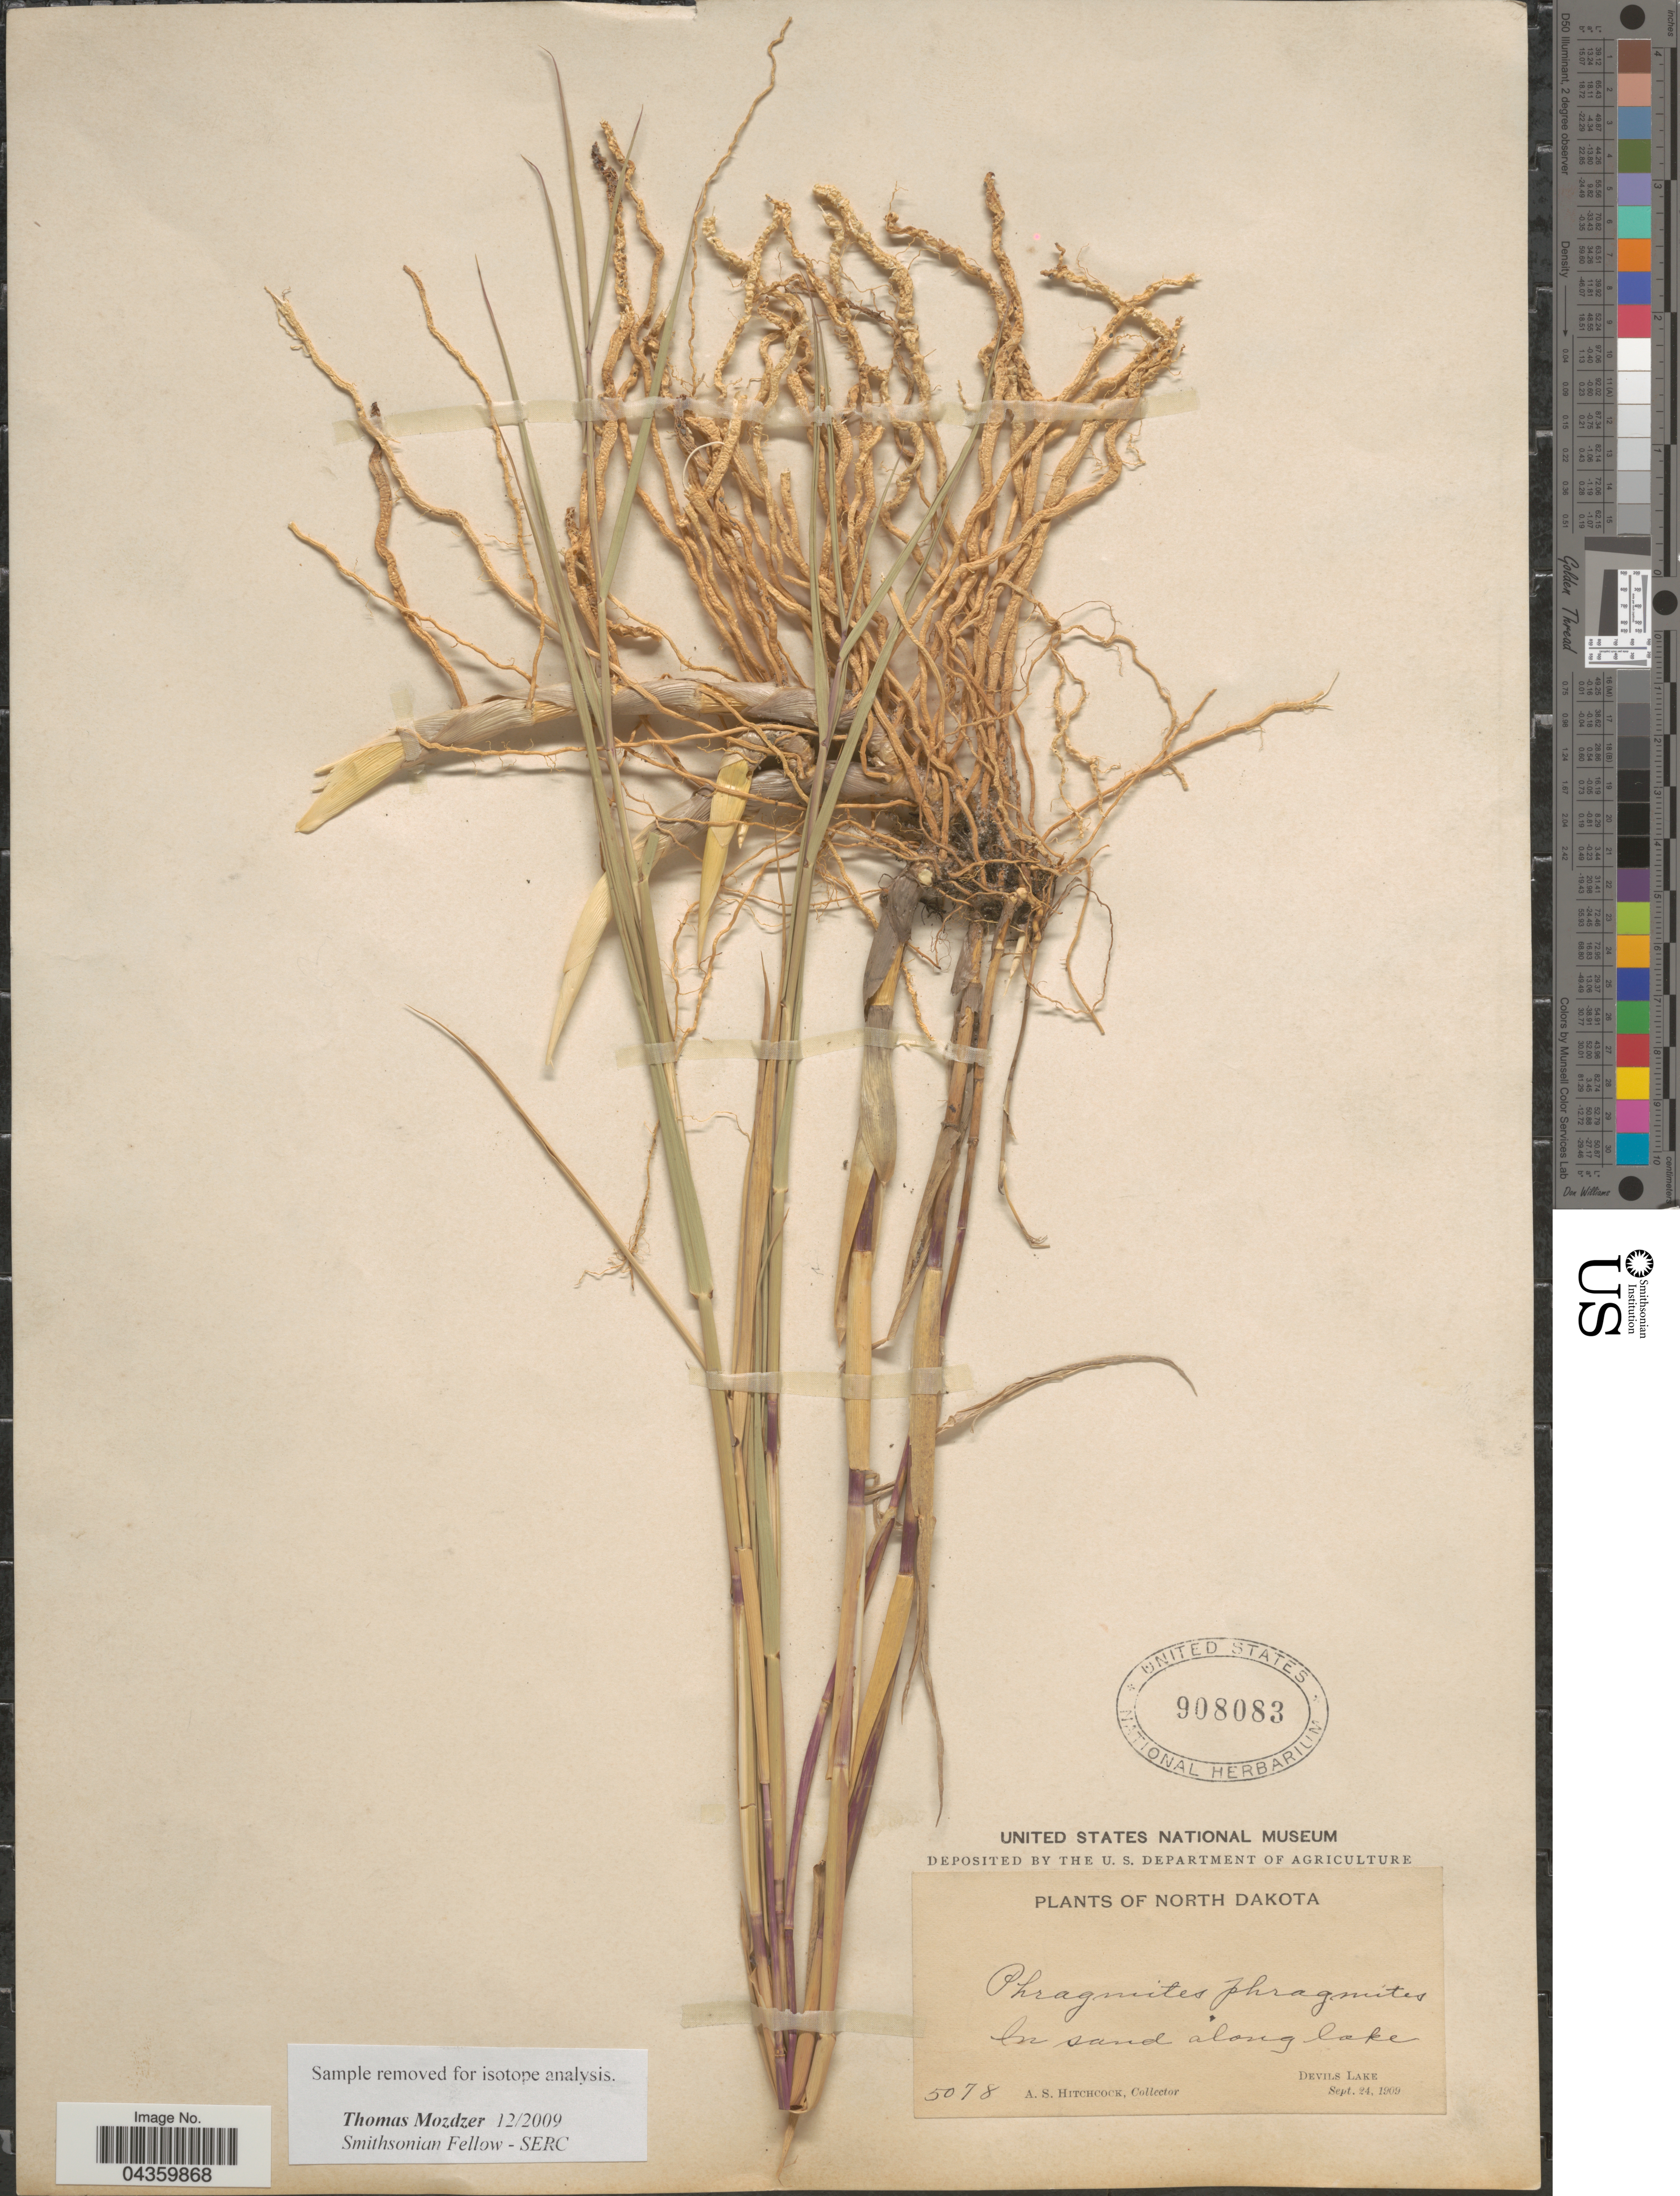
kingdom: Plantae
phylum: Tracheophyta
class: Liliopsida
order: Poales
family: Poaceae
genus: Phragmites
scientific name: Phragmites australis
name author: (Cav.) Trin. ex Steud.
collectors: A. S. Hitchcock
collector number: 5078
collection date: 1909-09-24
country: United States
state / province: North Dakota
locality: In sand along lake. Devils Lake.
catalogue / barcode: US 908083